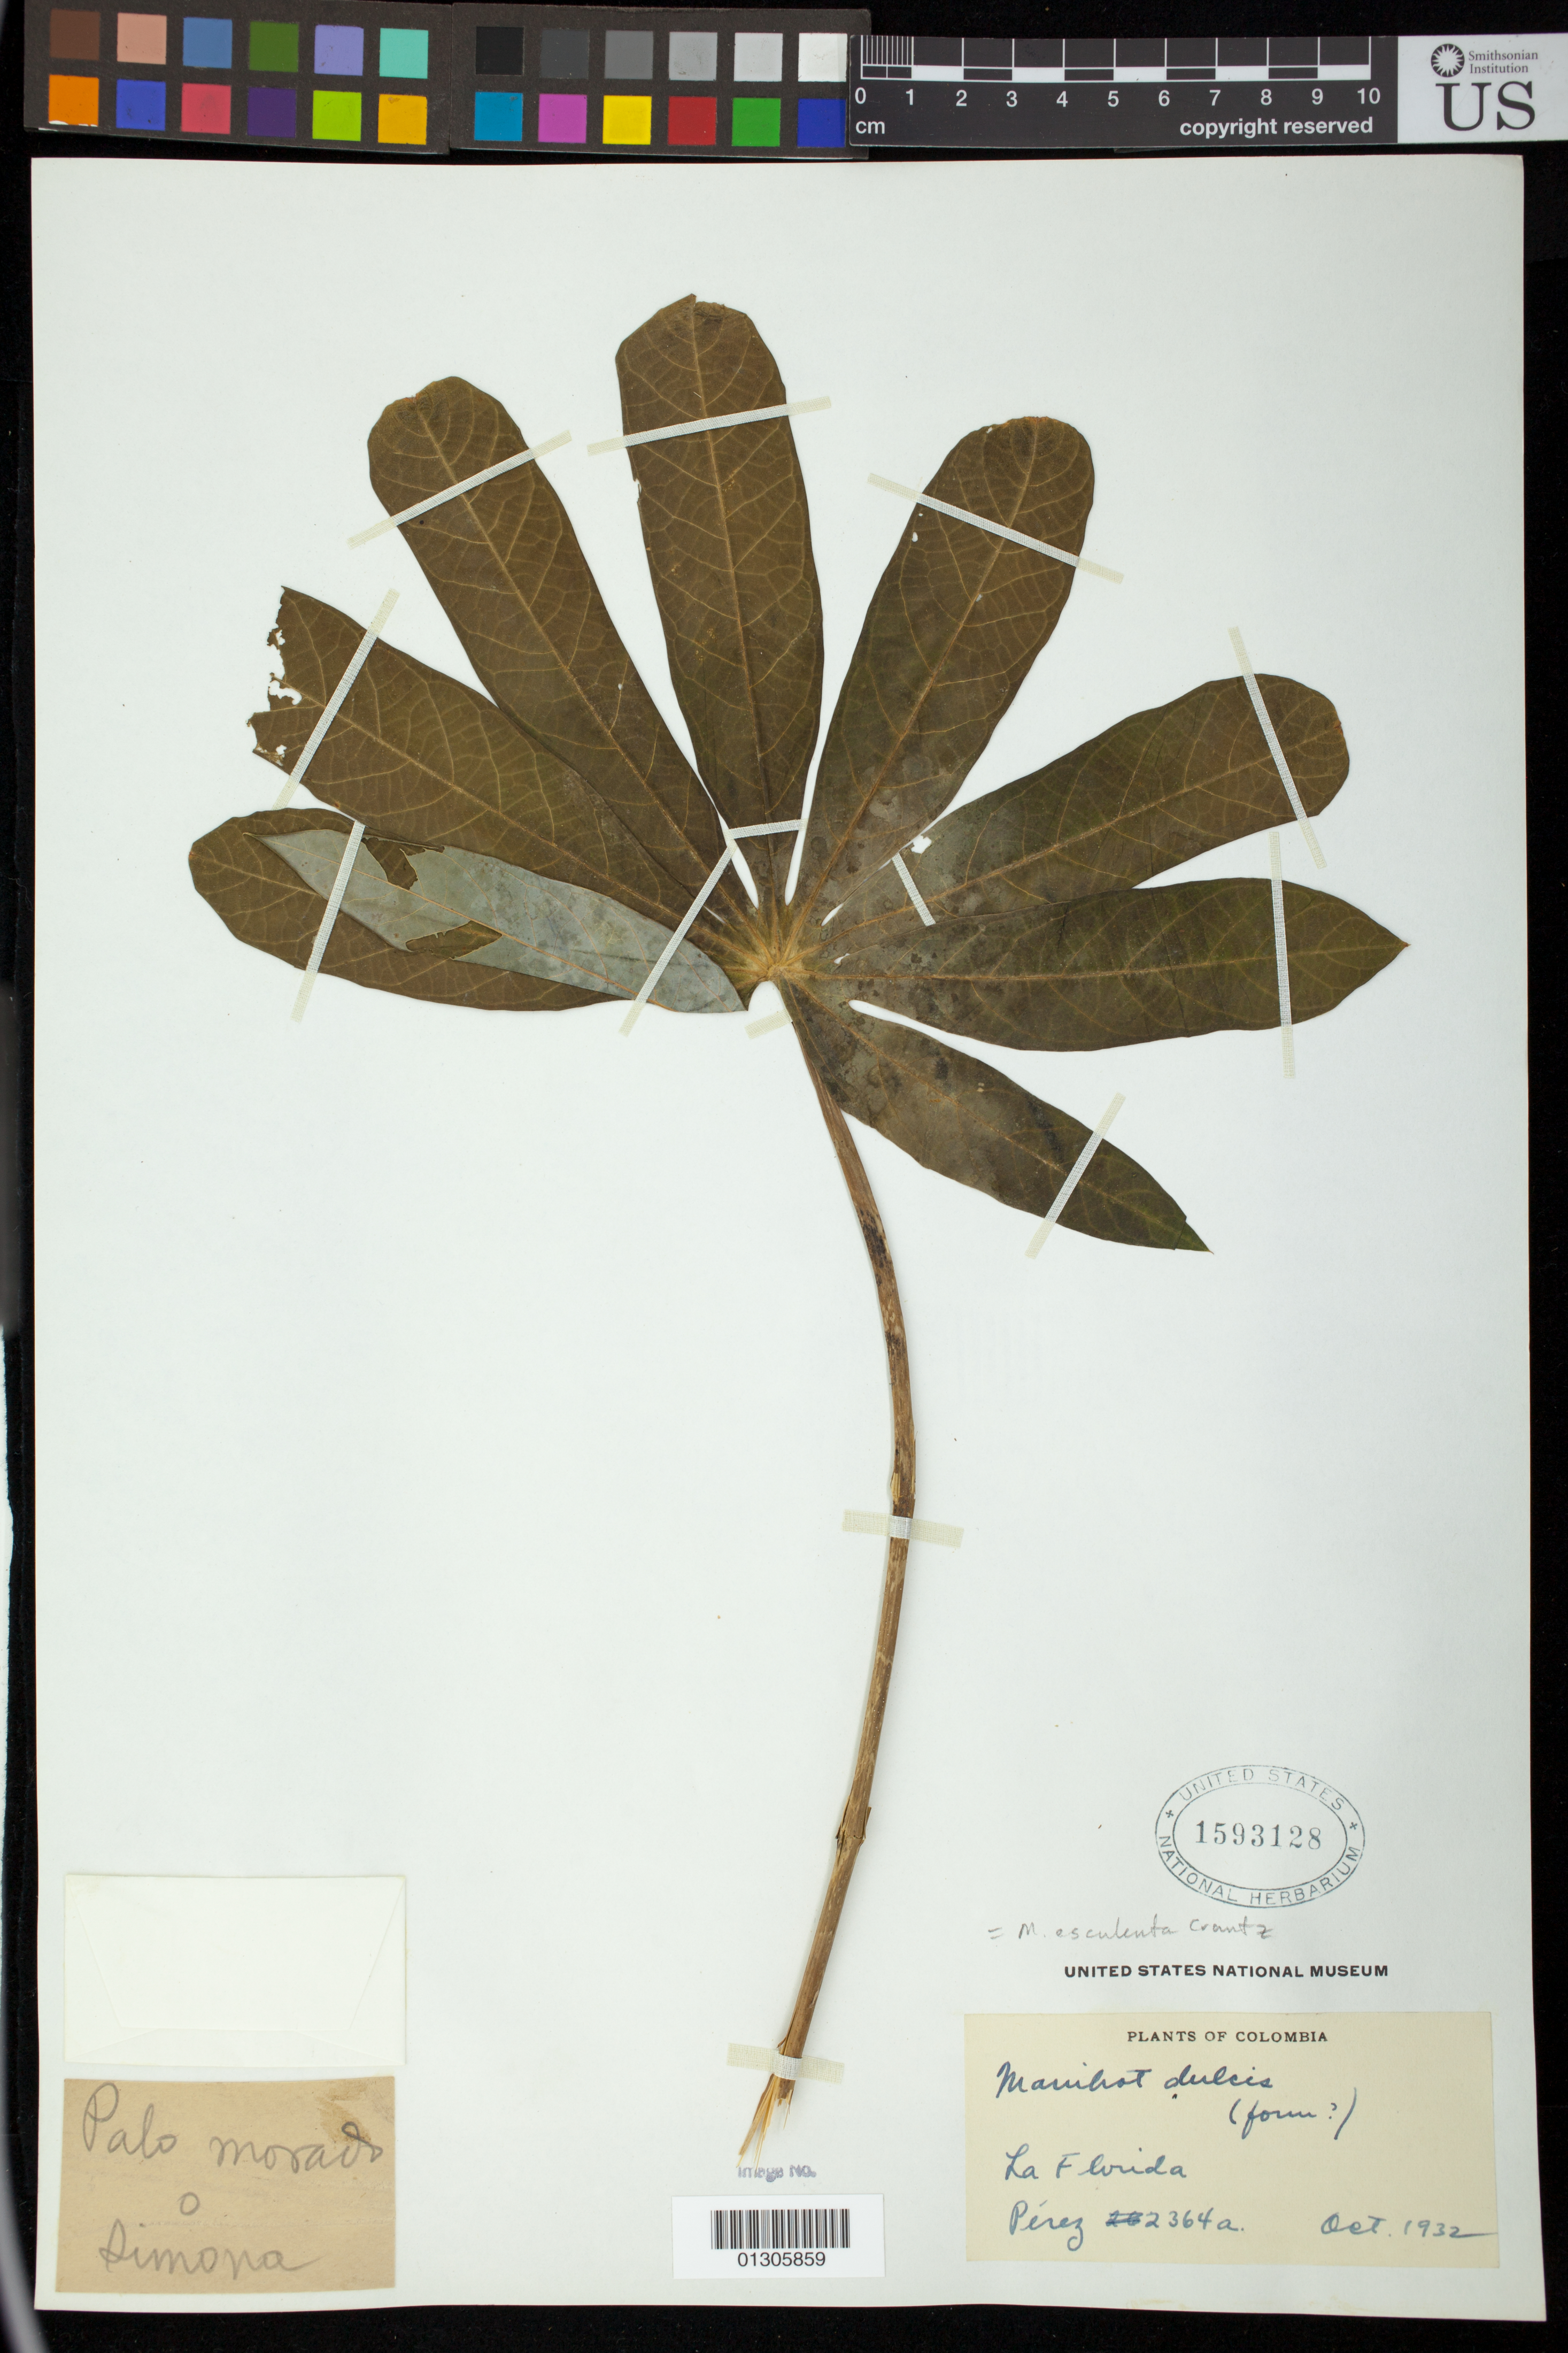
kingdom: Plantae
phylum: Tracheophyta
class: Magnoliopsida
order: Malpighiales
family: Euphorbiaceae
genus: Manihot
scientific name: Manihot esculenta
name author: Crantz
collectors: -. Pérez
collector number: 2364a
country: Colombia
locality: La Florida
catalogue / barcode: US 1593128